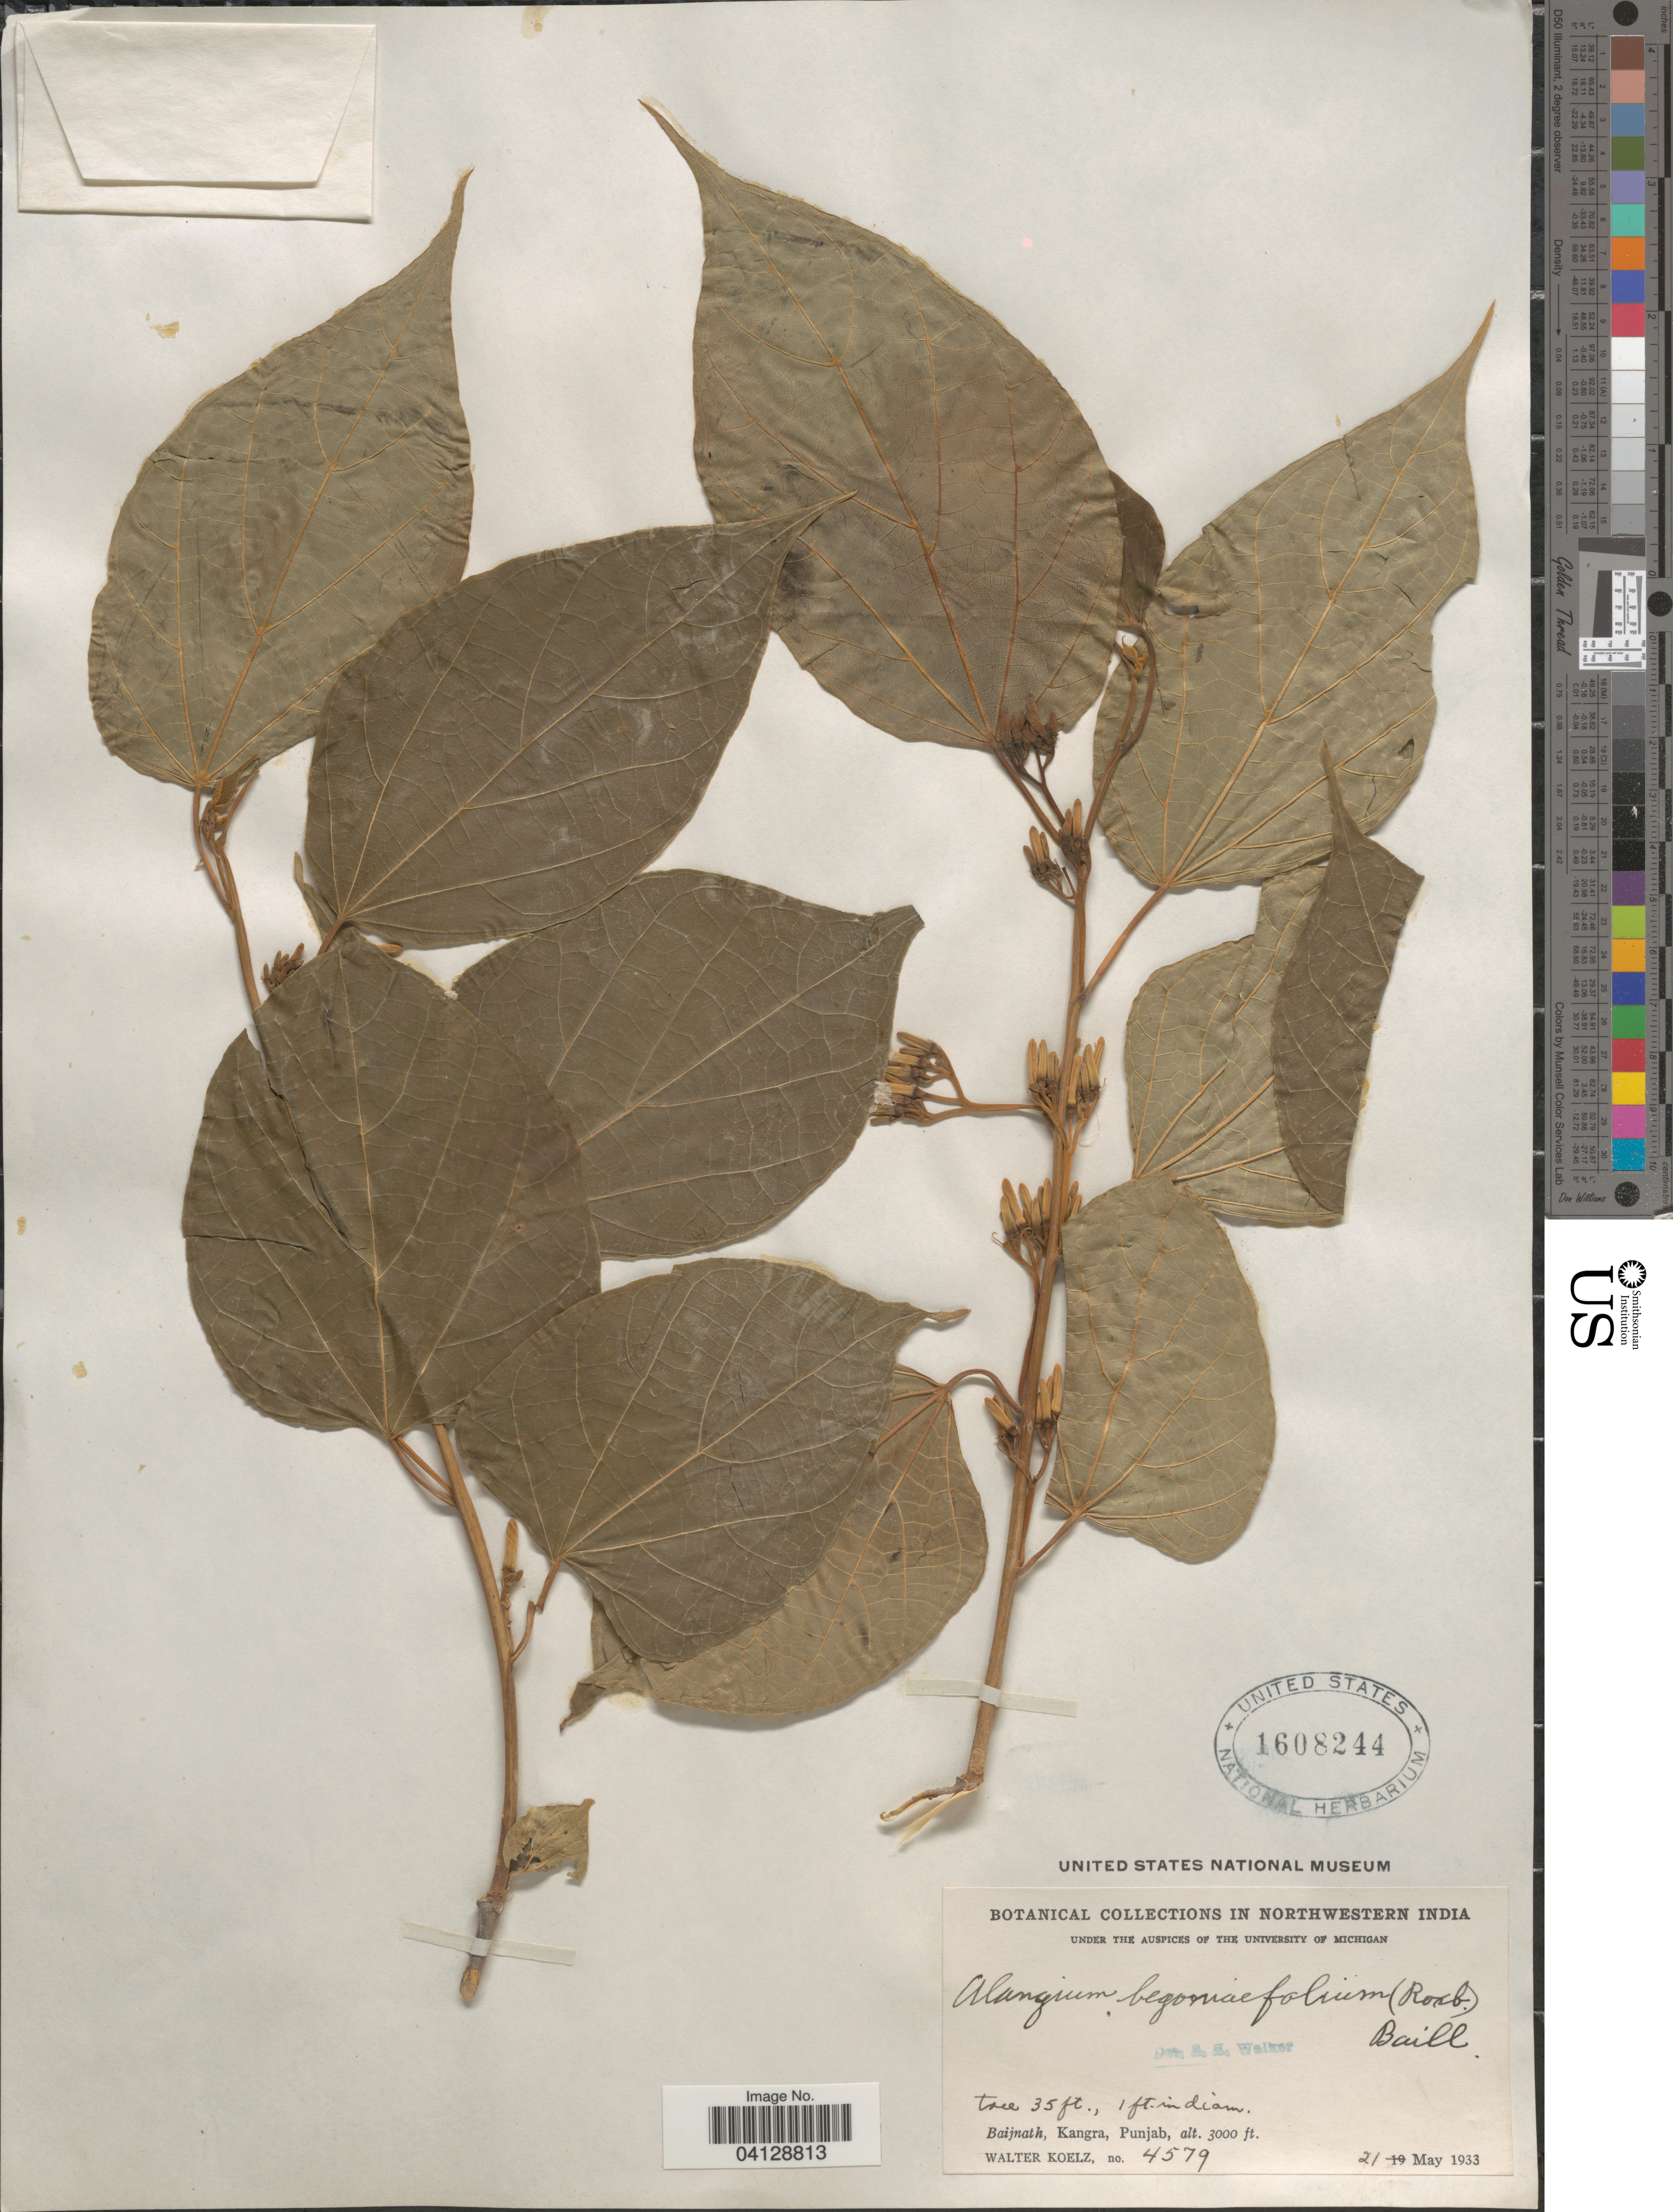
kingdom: Plantae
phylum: Tracheophyta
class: Magnoliopsida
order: Cornales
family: Cornaceae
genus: Alangium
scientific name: Alangium begoniifolium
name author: (Roxb.) Baill.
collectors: W. N. Koelz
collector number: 4579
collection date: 1933-05-21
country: India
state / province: Punjab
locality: Northwestern India. Baijnath, Kangra.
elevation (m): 914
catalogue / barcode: US 1608244